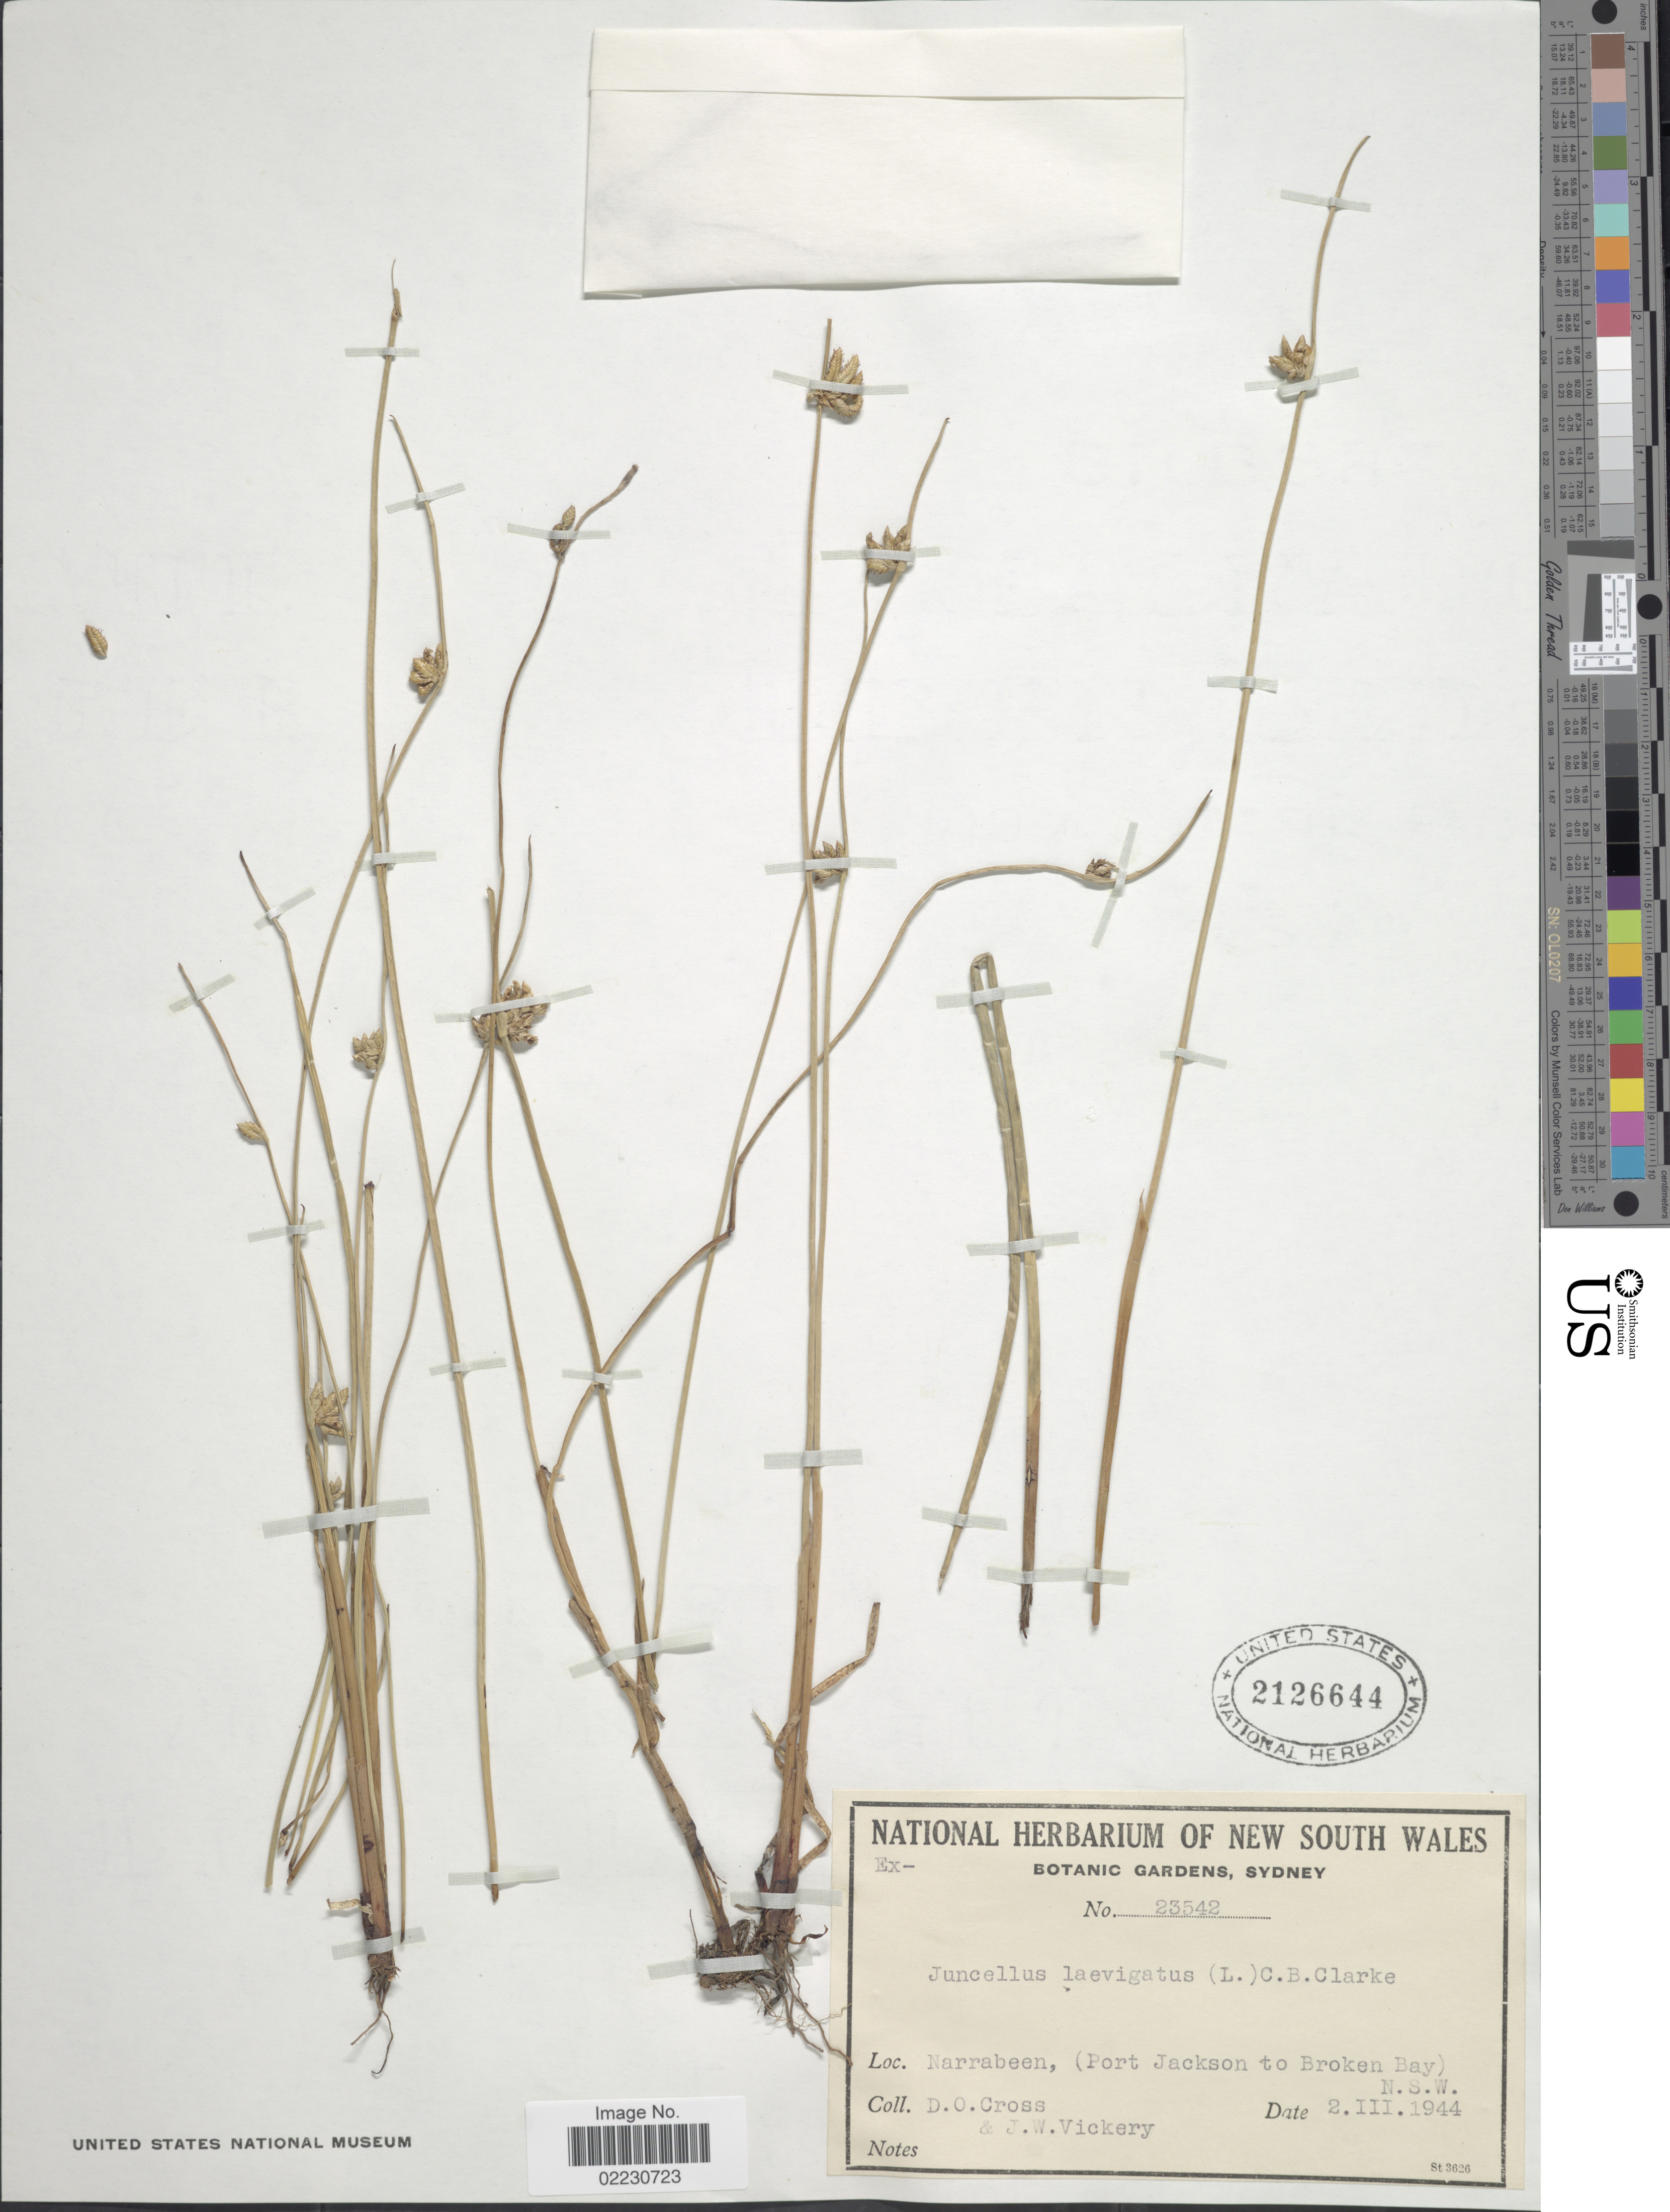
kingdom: Plantae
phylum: Tracheophyta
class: Liliopsida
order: Poales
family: Cyperaceae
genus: Cyperus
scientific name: Cyperus laevigatus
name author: L.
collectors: D. Cross & J. Vickery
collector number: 23542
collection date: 1944-03-02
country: Australia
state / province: New South Wales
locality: Narrabeen, (Port Jackson to Broken Bay) N.S.W.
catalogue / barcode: US 2126644